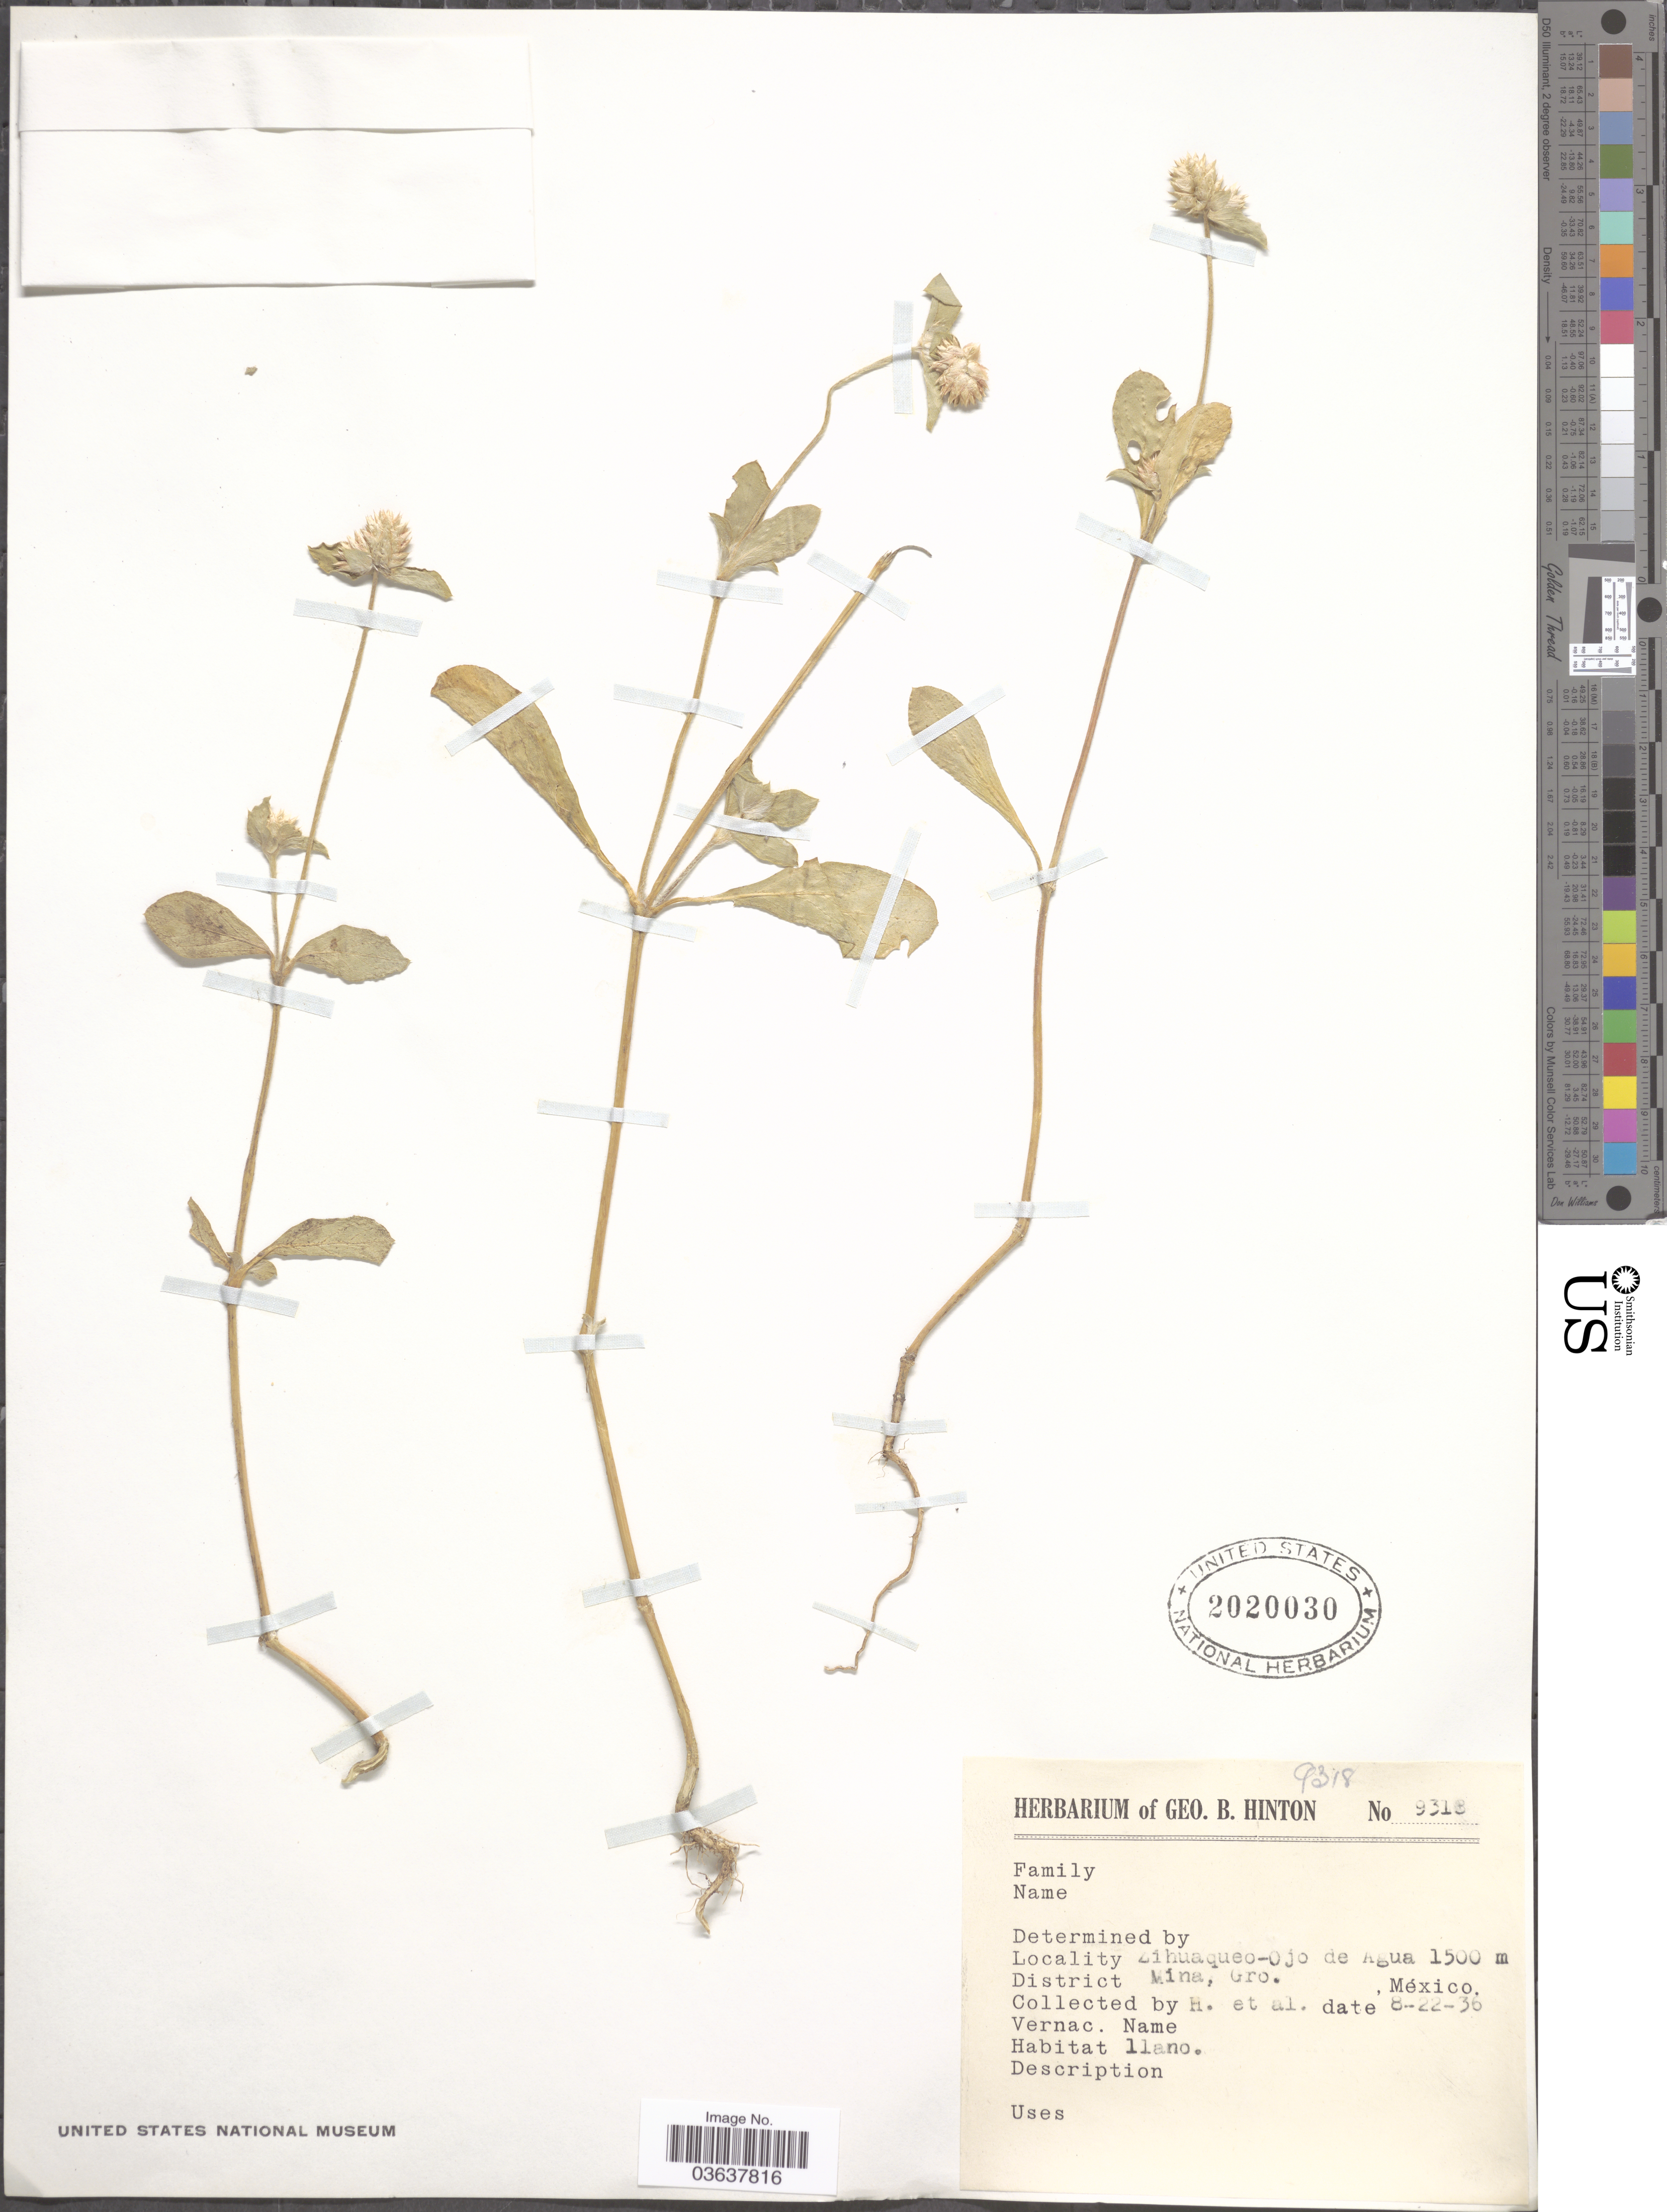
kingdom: Plantae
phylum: Tracheophyta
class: Magnoliopsida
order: Caryophyllales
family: Amaranthaceae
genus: Gomphrena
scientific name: Gomphrena sp.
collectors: G. B. Hinton & et al.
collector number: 9318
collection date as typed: Transcribed d/m/y: 22/8/36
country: Mexico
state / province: Guerrero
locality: Zihuaqueo-Ojo de Agua. District Mina.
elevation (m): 1500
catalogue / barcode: US 2020030